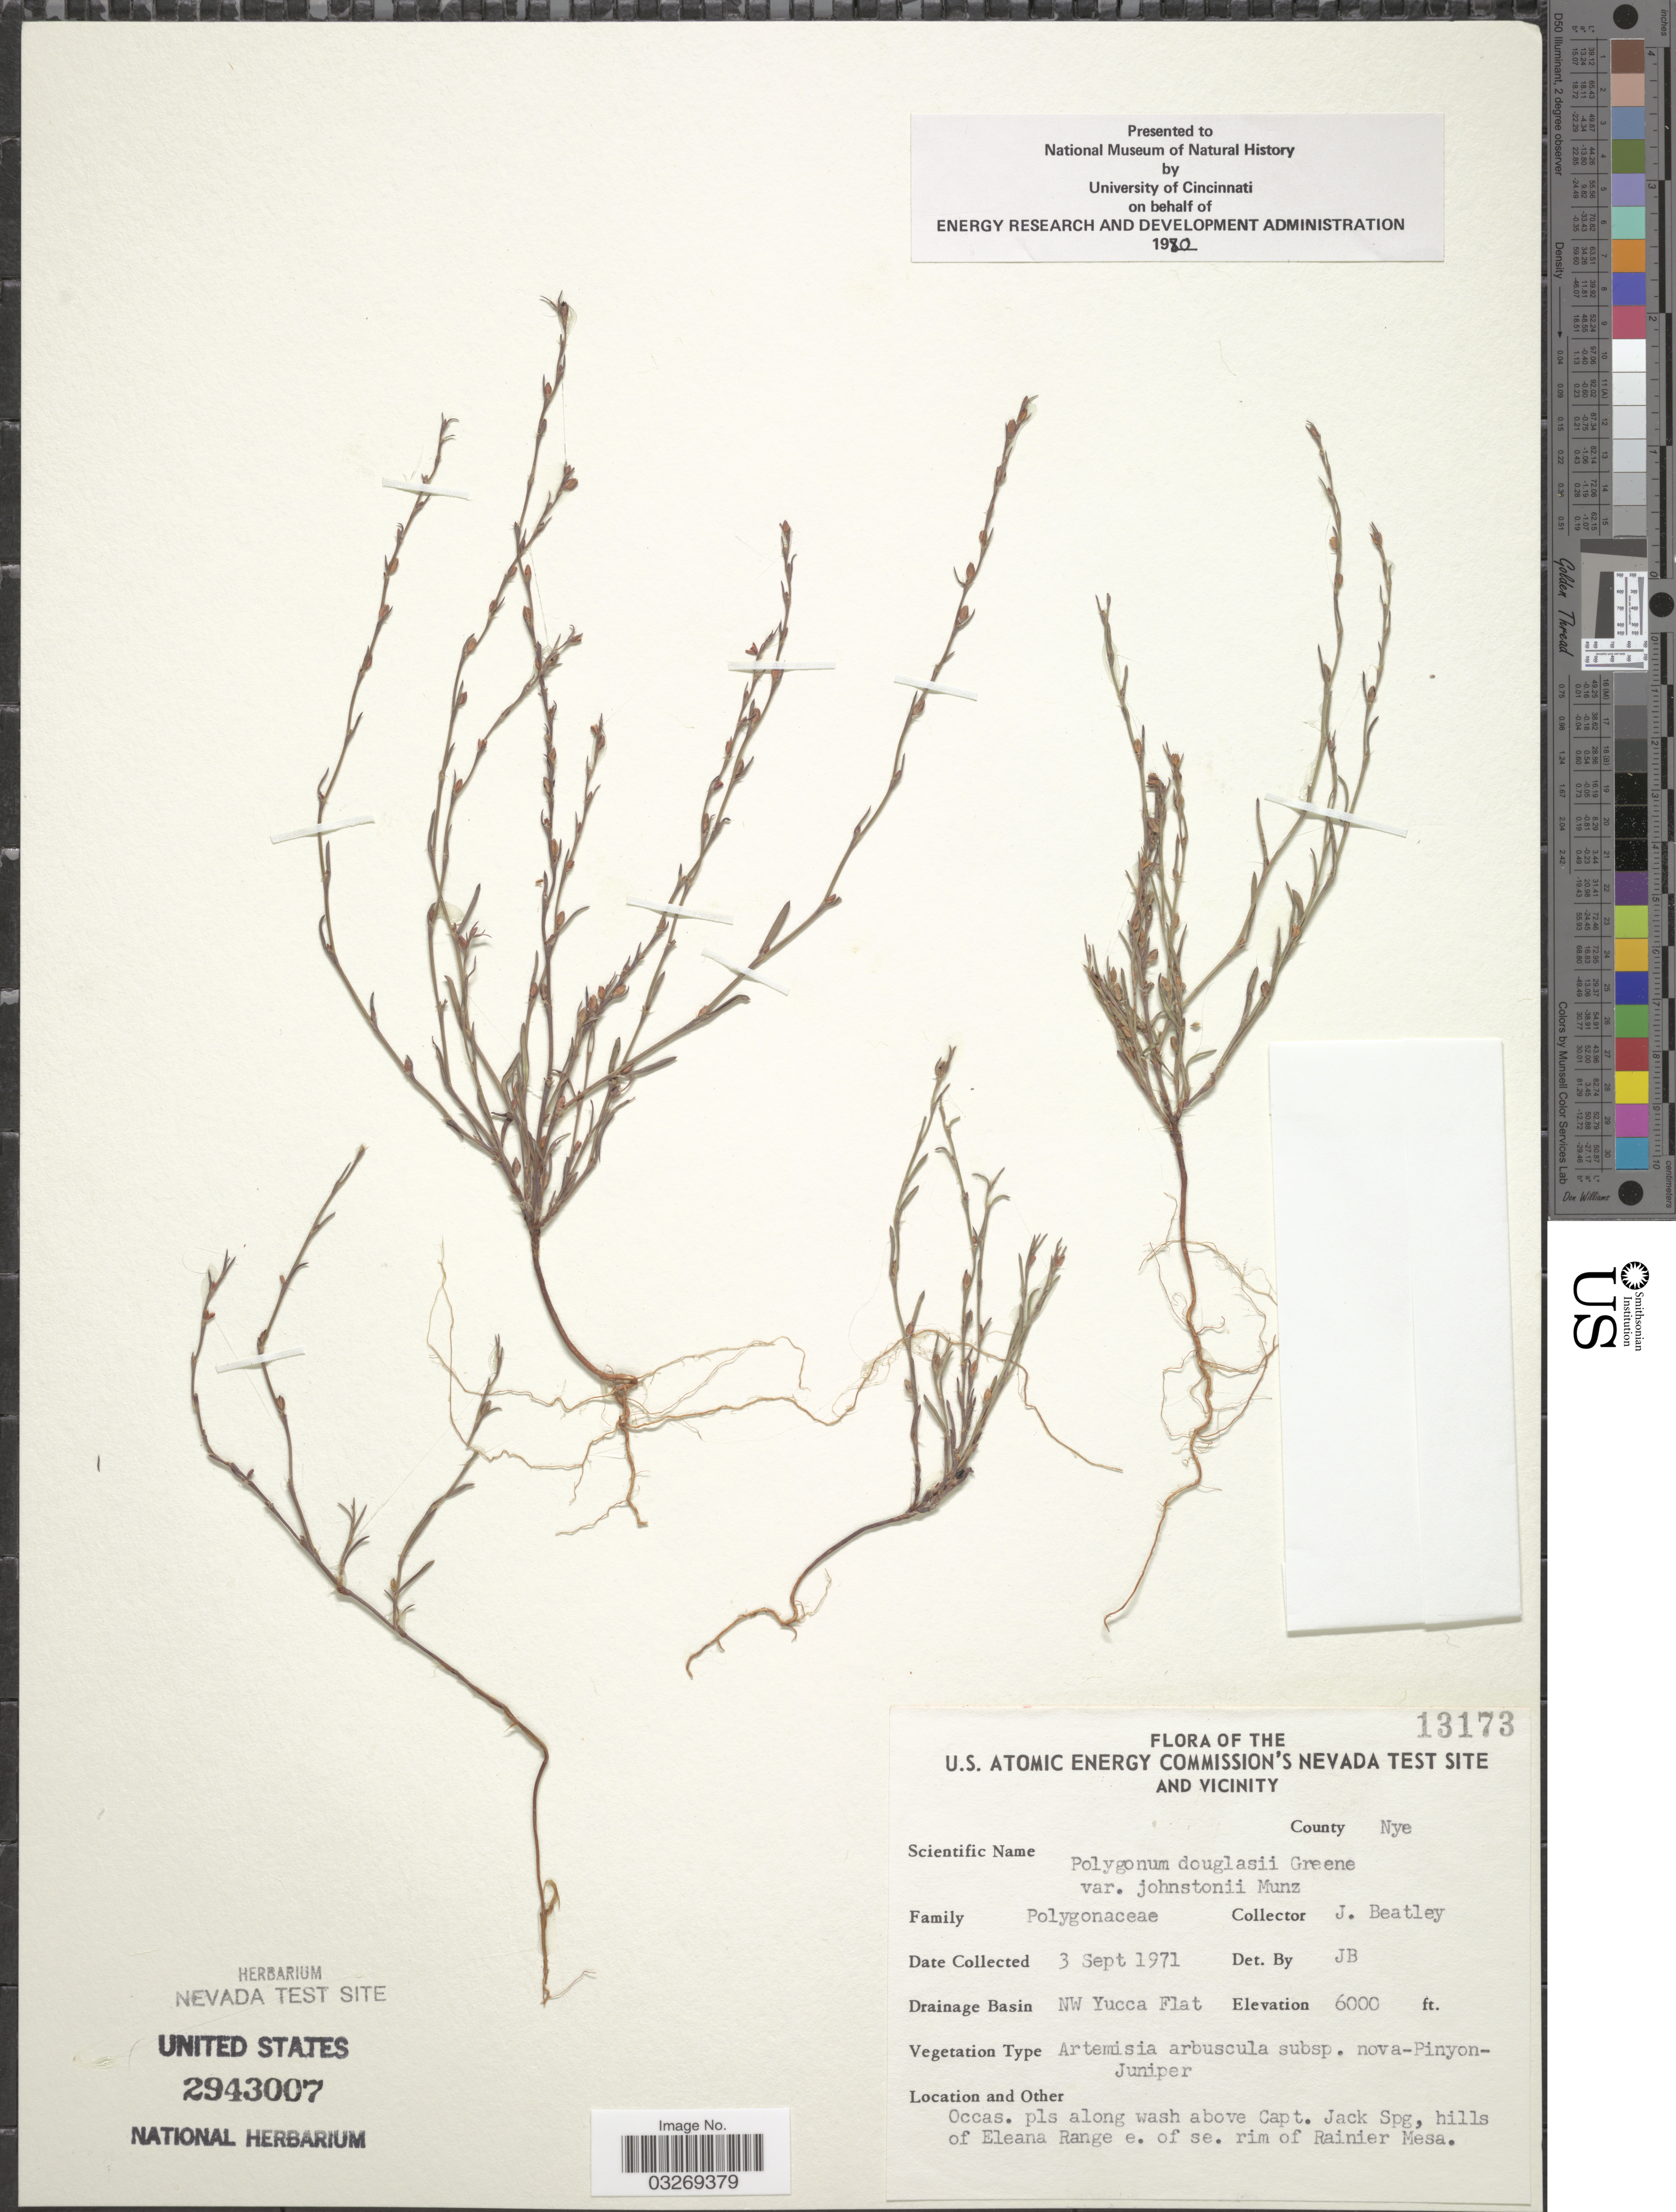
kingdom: Plantae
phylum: Tracheophyta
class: Magnoliopsida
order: Caryophyllales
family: Polygonaceae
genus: Polygonum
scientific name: Polygonum douglasii var. johnstonii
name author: Munz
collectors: J. C. Beatley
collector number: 13173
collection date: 1971-09-03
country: United States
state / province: Nevada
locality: U.S. Atomic Energy Commission's Nevada Test Site and Vicinity. County Nye, Drainage Basin NW Yucca Flat, along wash above Capt. Jack Spg, hills of Eleana Range e. of se. rim of Rainier Mesa.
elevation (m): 1829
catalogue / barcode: US 2943007